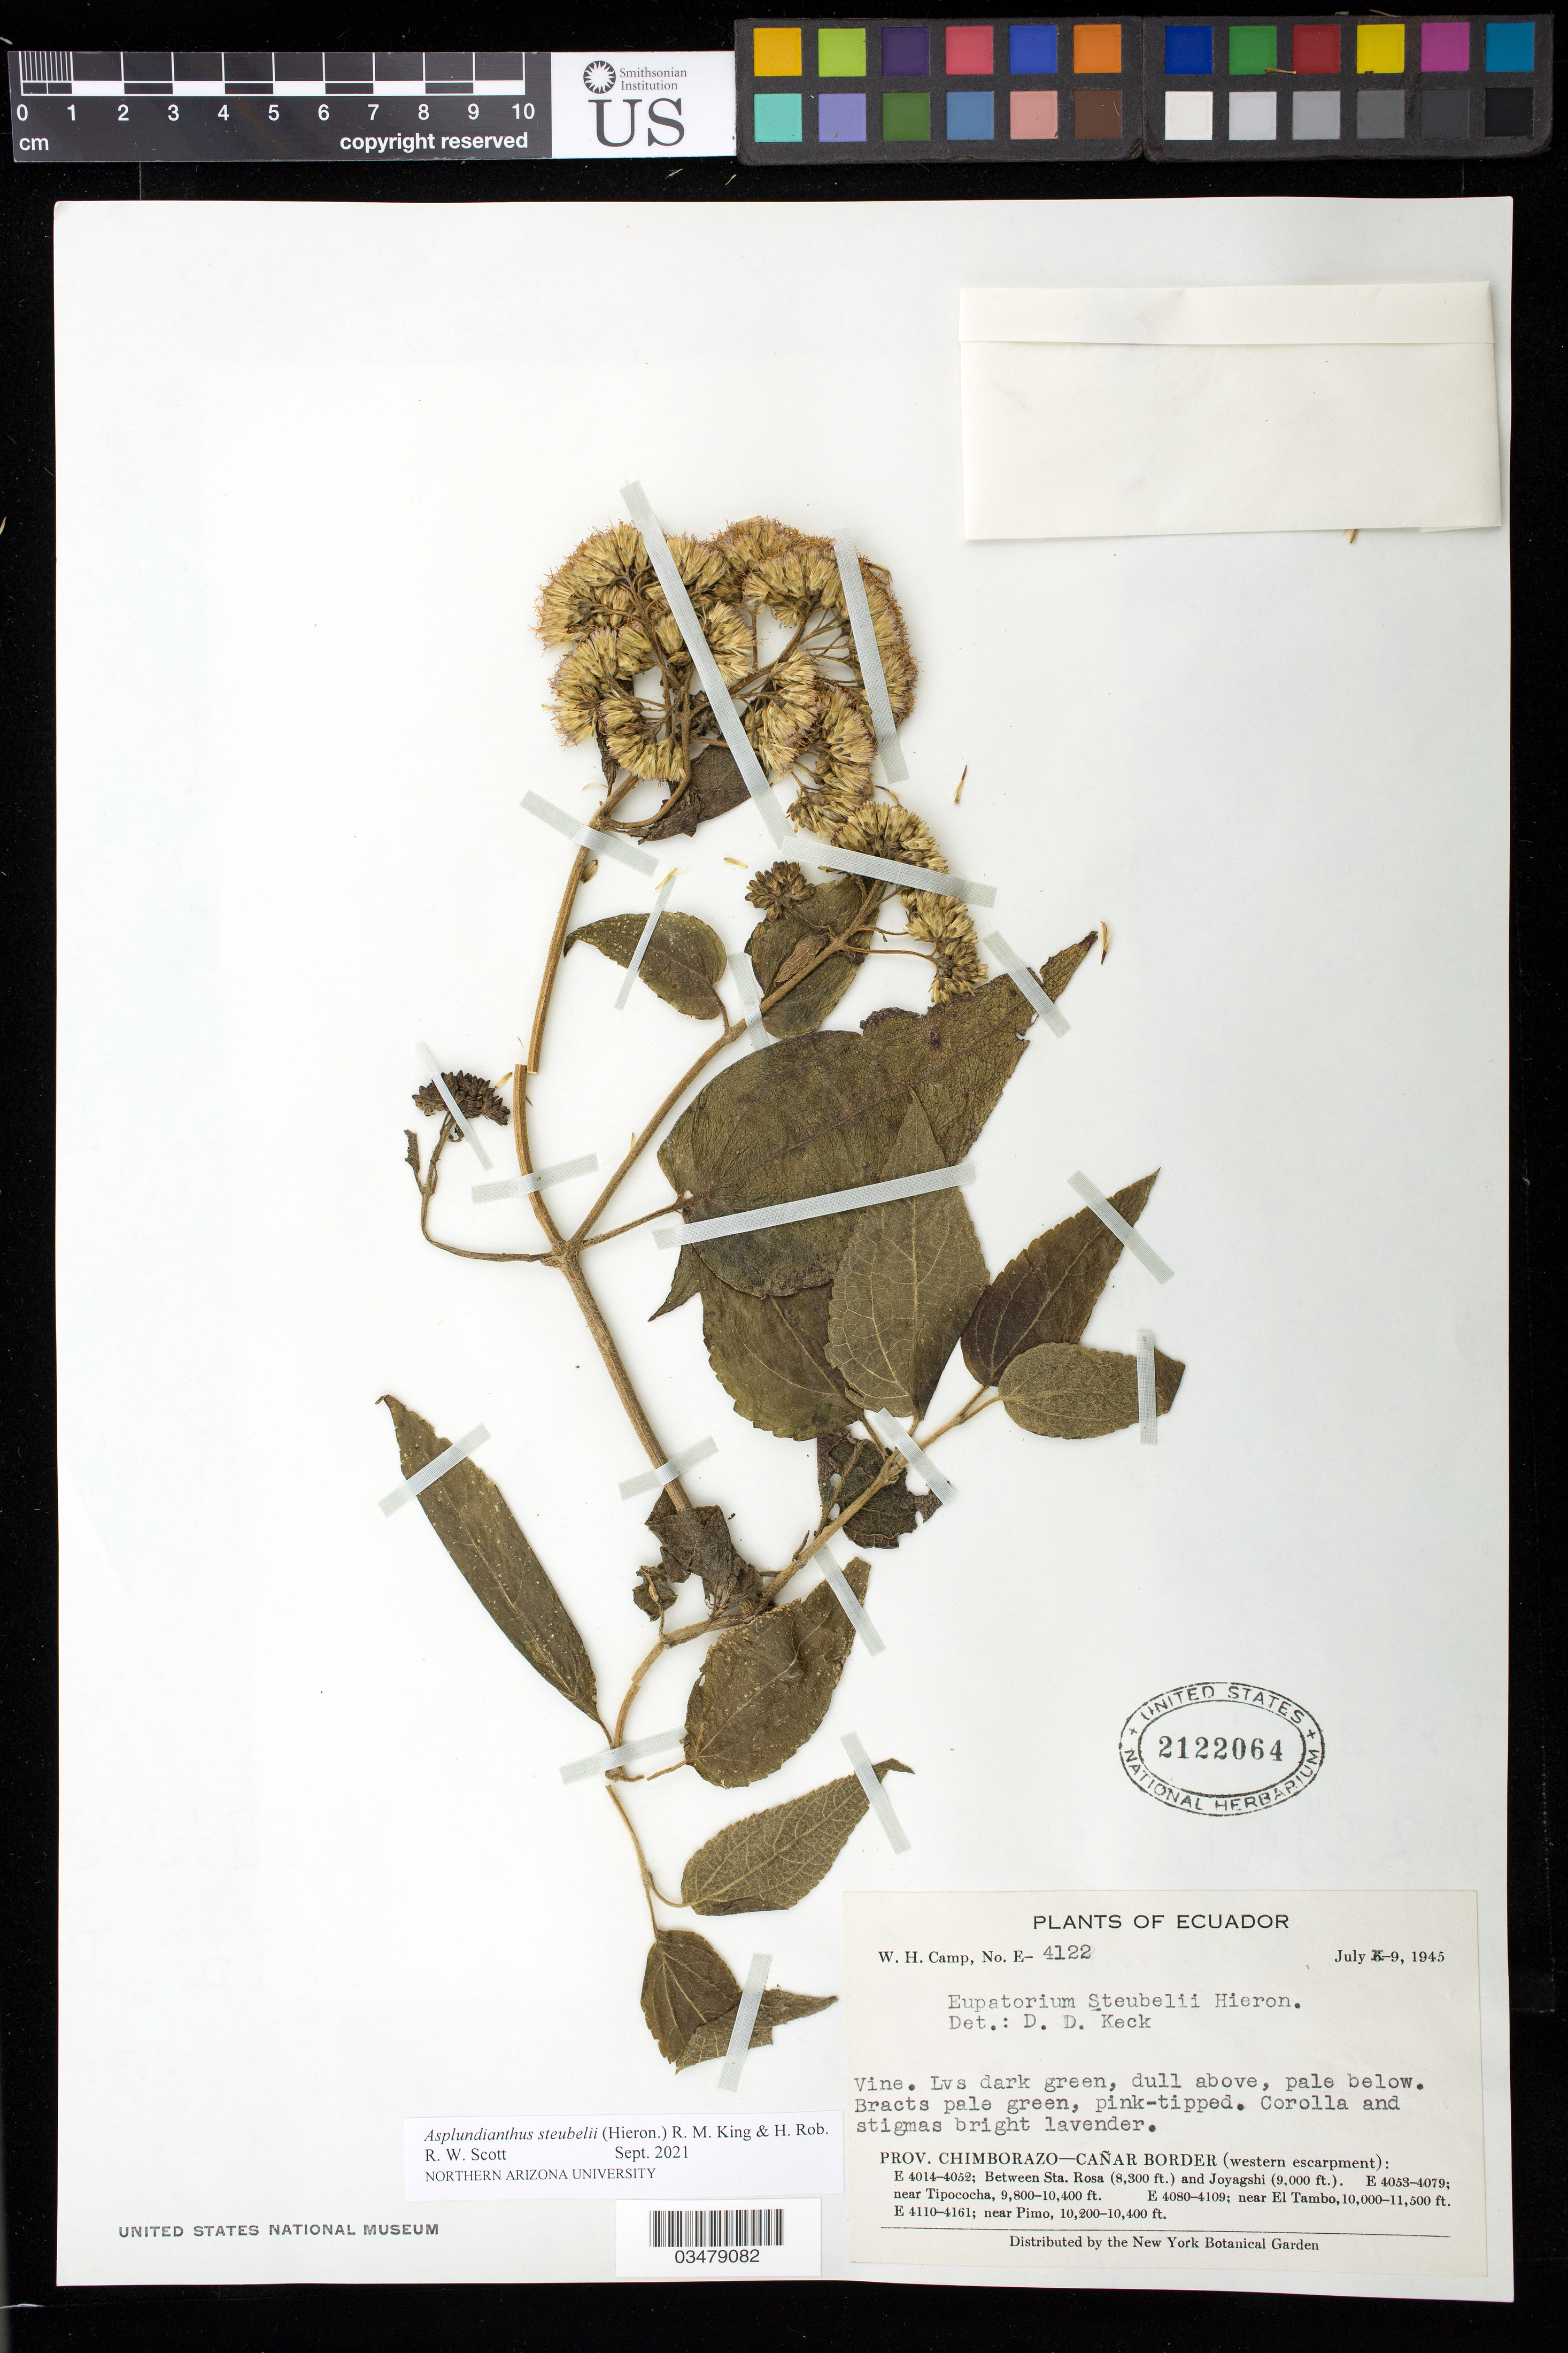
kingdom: Plantae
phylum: Tracheophyta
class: Magnoliopsida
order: Asterales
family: Asteraceae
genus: Asplundianthus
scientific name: Asplundianthus stuebelii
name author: (Hieron.) R.M. King & H. Rob.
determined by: Scott, R. W.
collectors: W. H. Camp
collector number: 4122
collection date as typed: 09 Jul 1945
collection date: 1945-07-09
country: Ecuador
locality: Chimborazo - Cañar border. Between Santa Rosa and Joyagshi.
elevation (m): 2530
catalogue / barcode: US 2122064